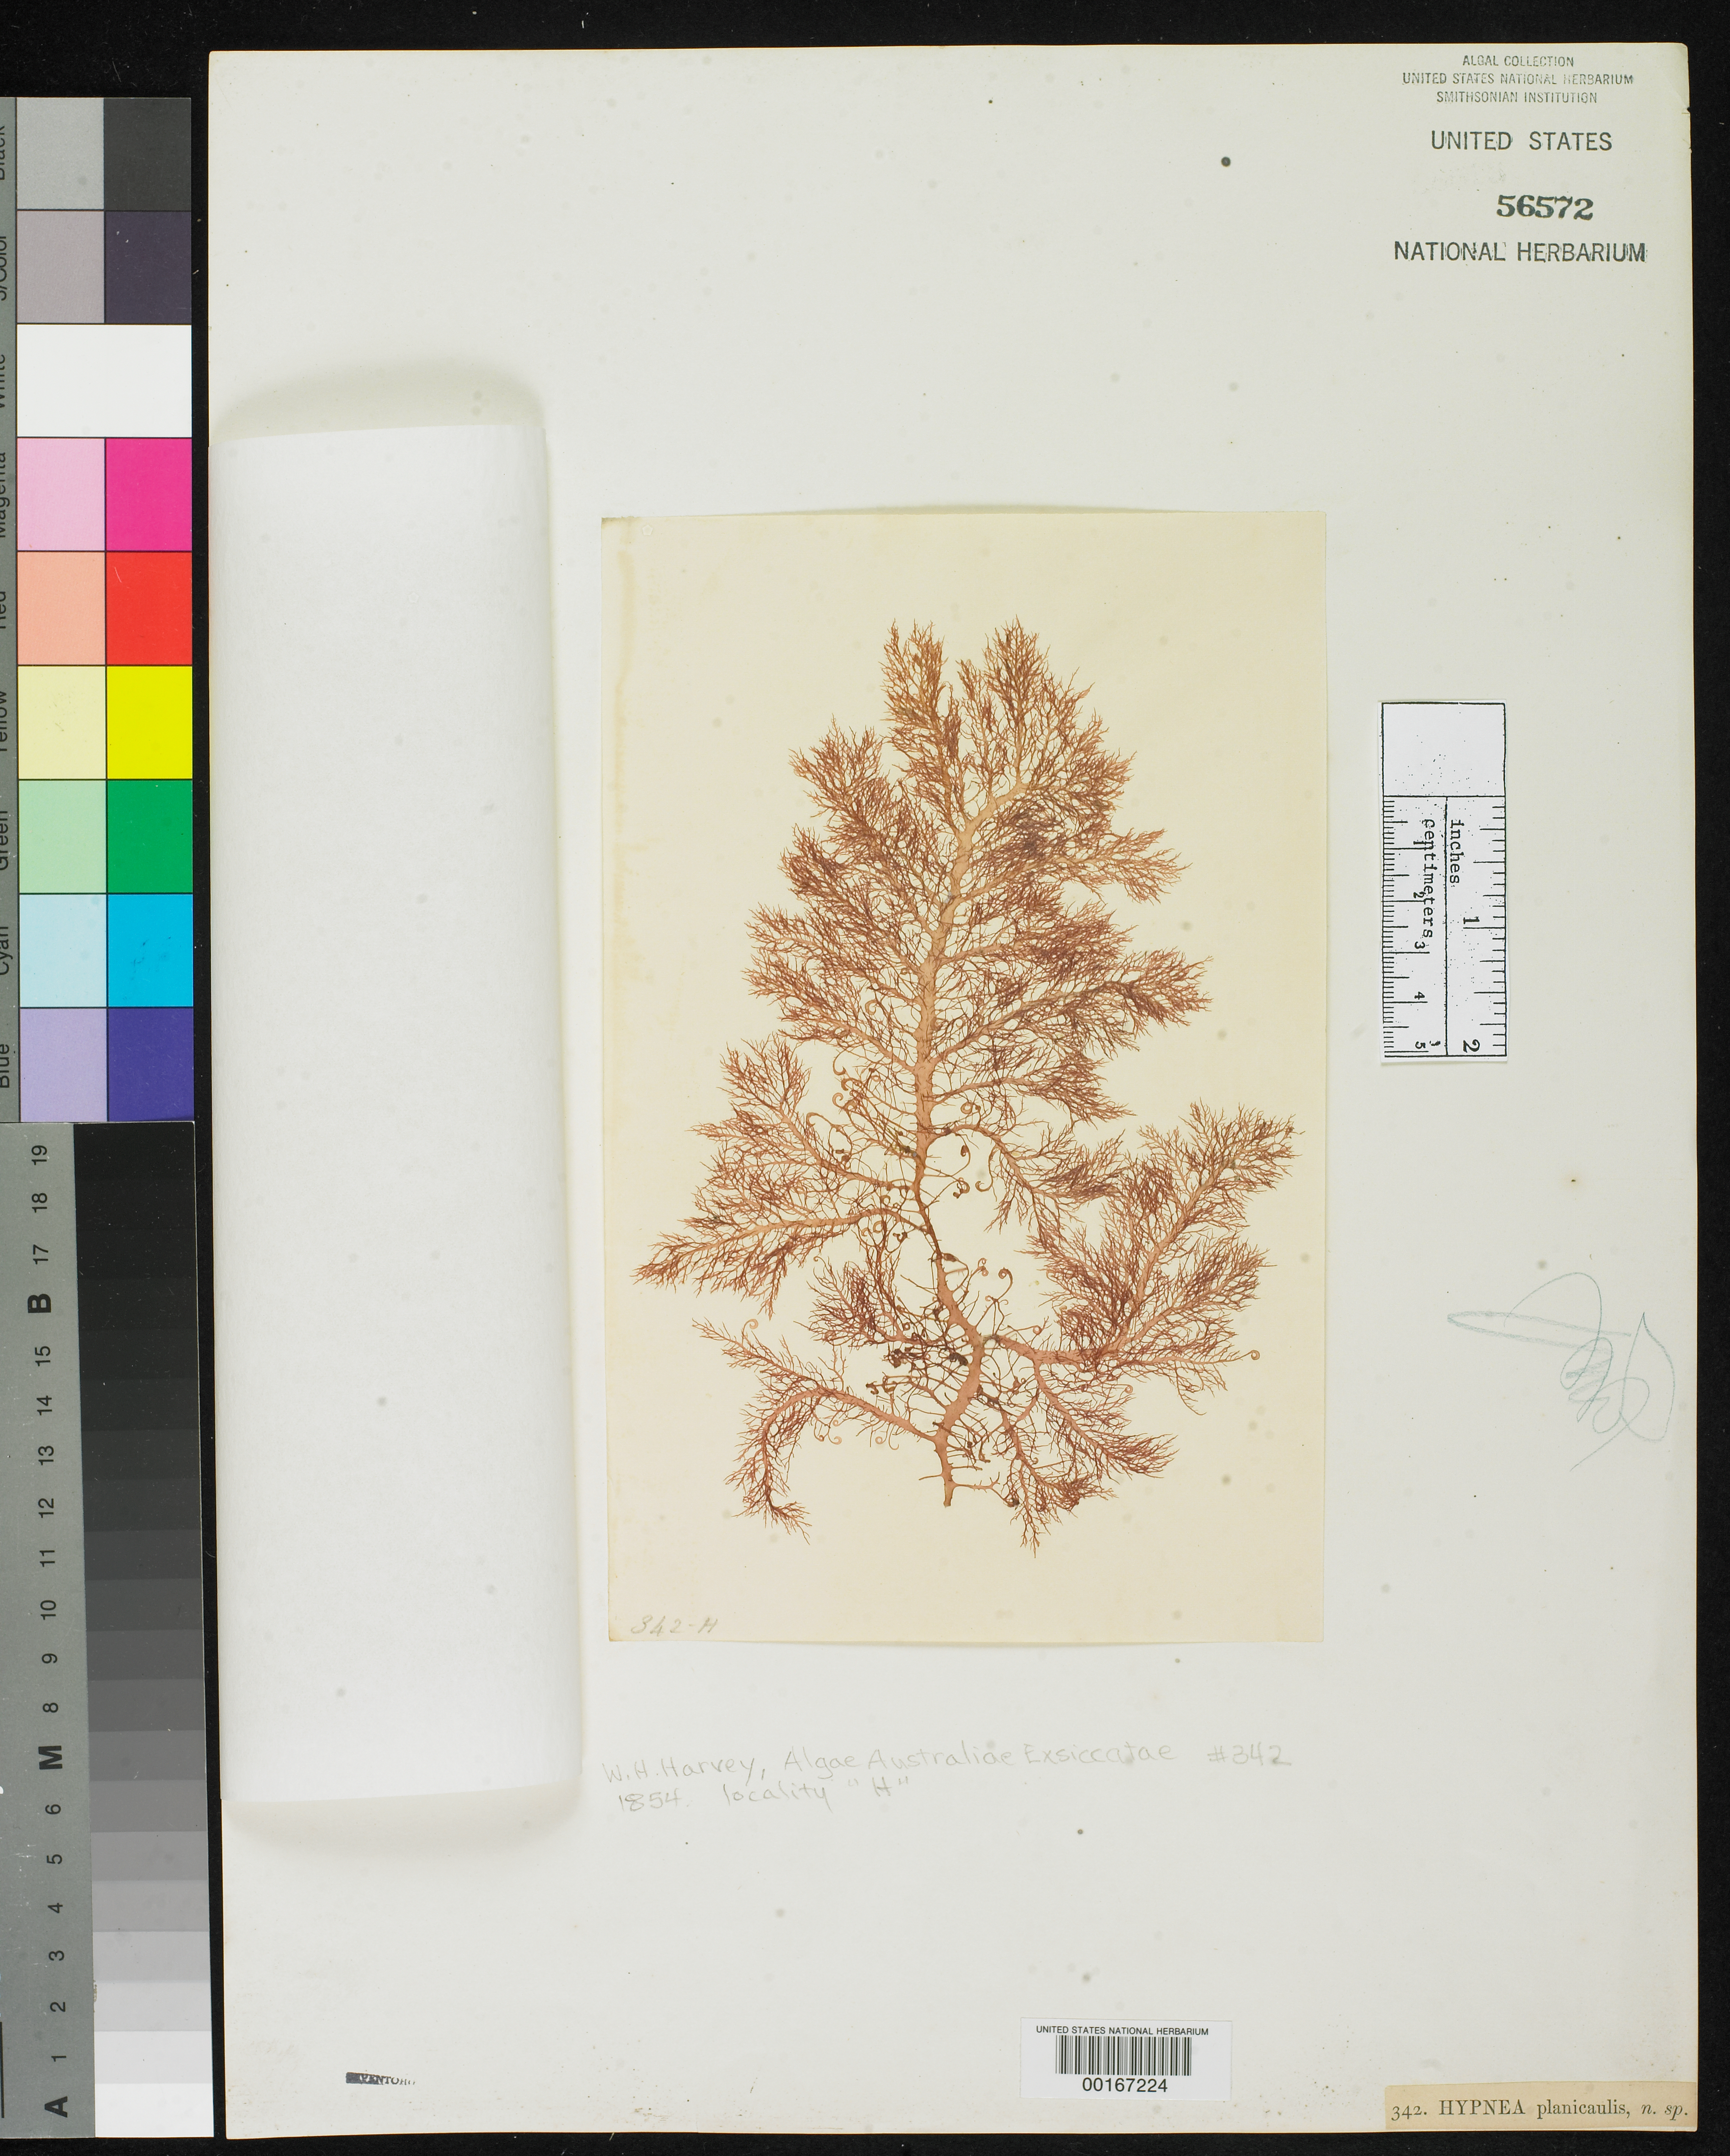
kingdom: Plantae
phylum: Rhodophyta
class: Florideophyceae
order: Gigartinales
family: Cystocloniaceae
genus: Hypnea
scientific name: Hypnea planicaulis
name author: Harv. in Hook. f.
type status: Isotype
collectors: D. Marchant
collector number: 342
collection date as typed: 1854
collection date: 1854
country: Australia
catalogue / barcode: US 56572